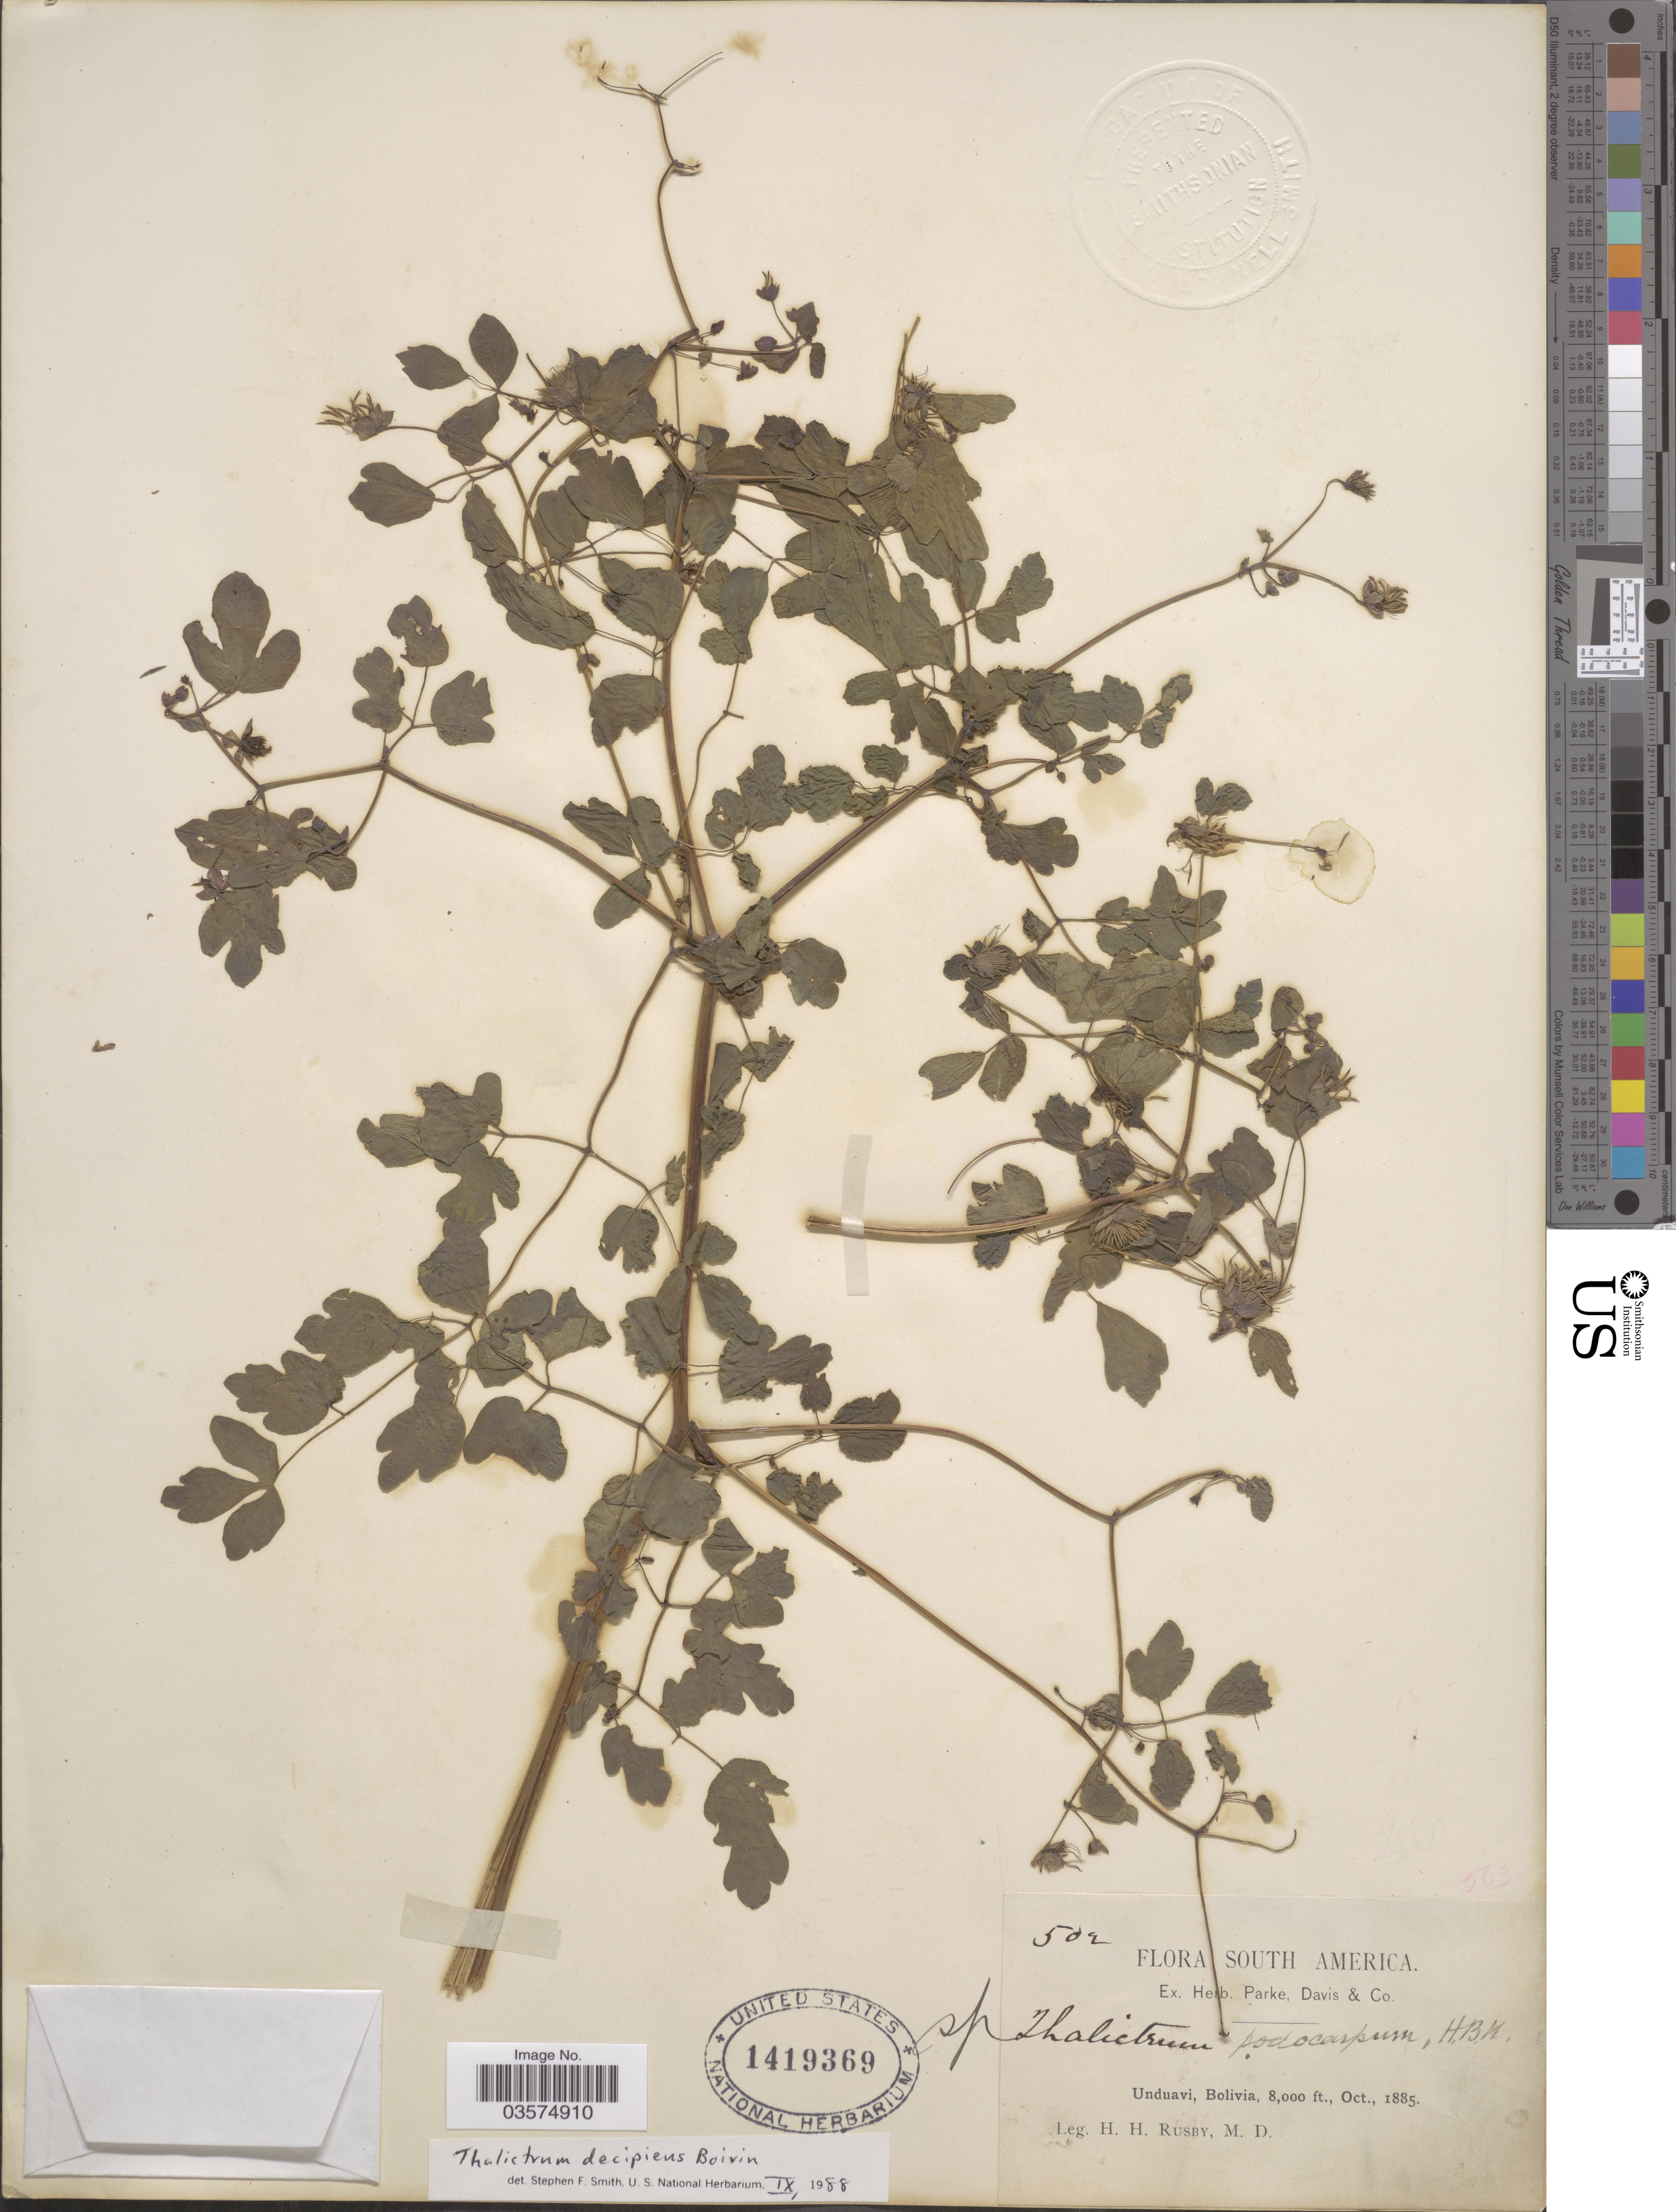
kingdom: Plantae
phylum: Tracheophyta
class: Magnoliopsida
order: Ranunculales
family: Ranunculaceae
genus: Thalictrum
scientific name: Thalictrum decipiens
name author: B. Boivin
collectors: H. H. Rusby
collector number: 502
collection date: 1885-10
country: Bolivia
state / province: La Paz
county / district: Nor Yungas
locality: Unduavi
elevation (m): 2438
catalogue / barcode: US 1419369